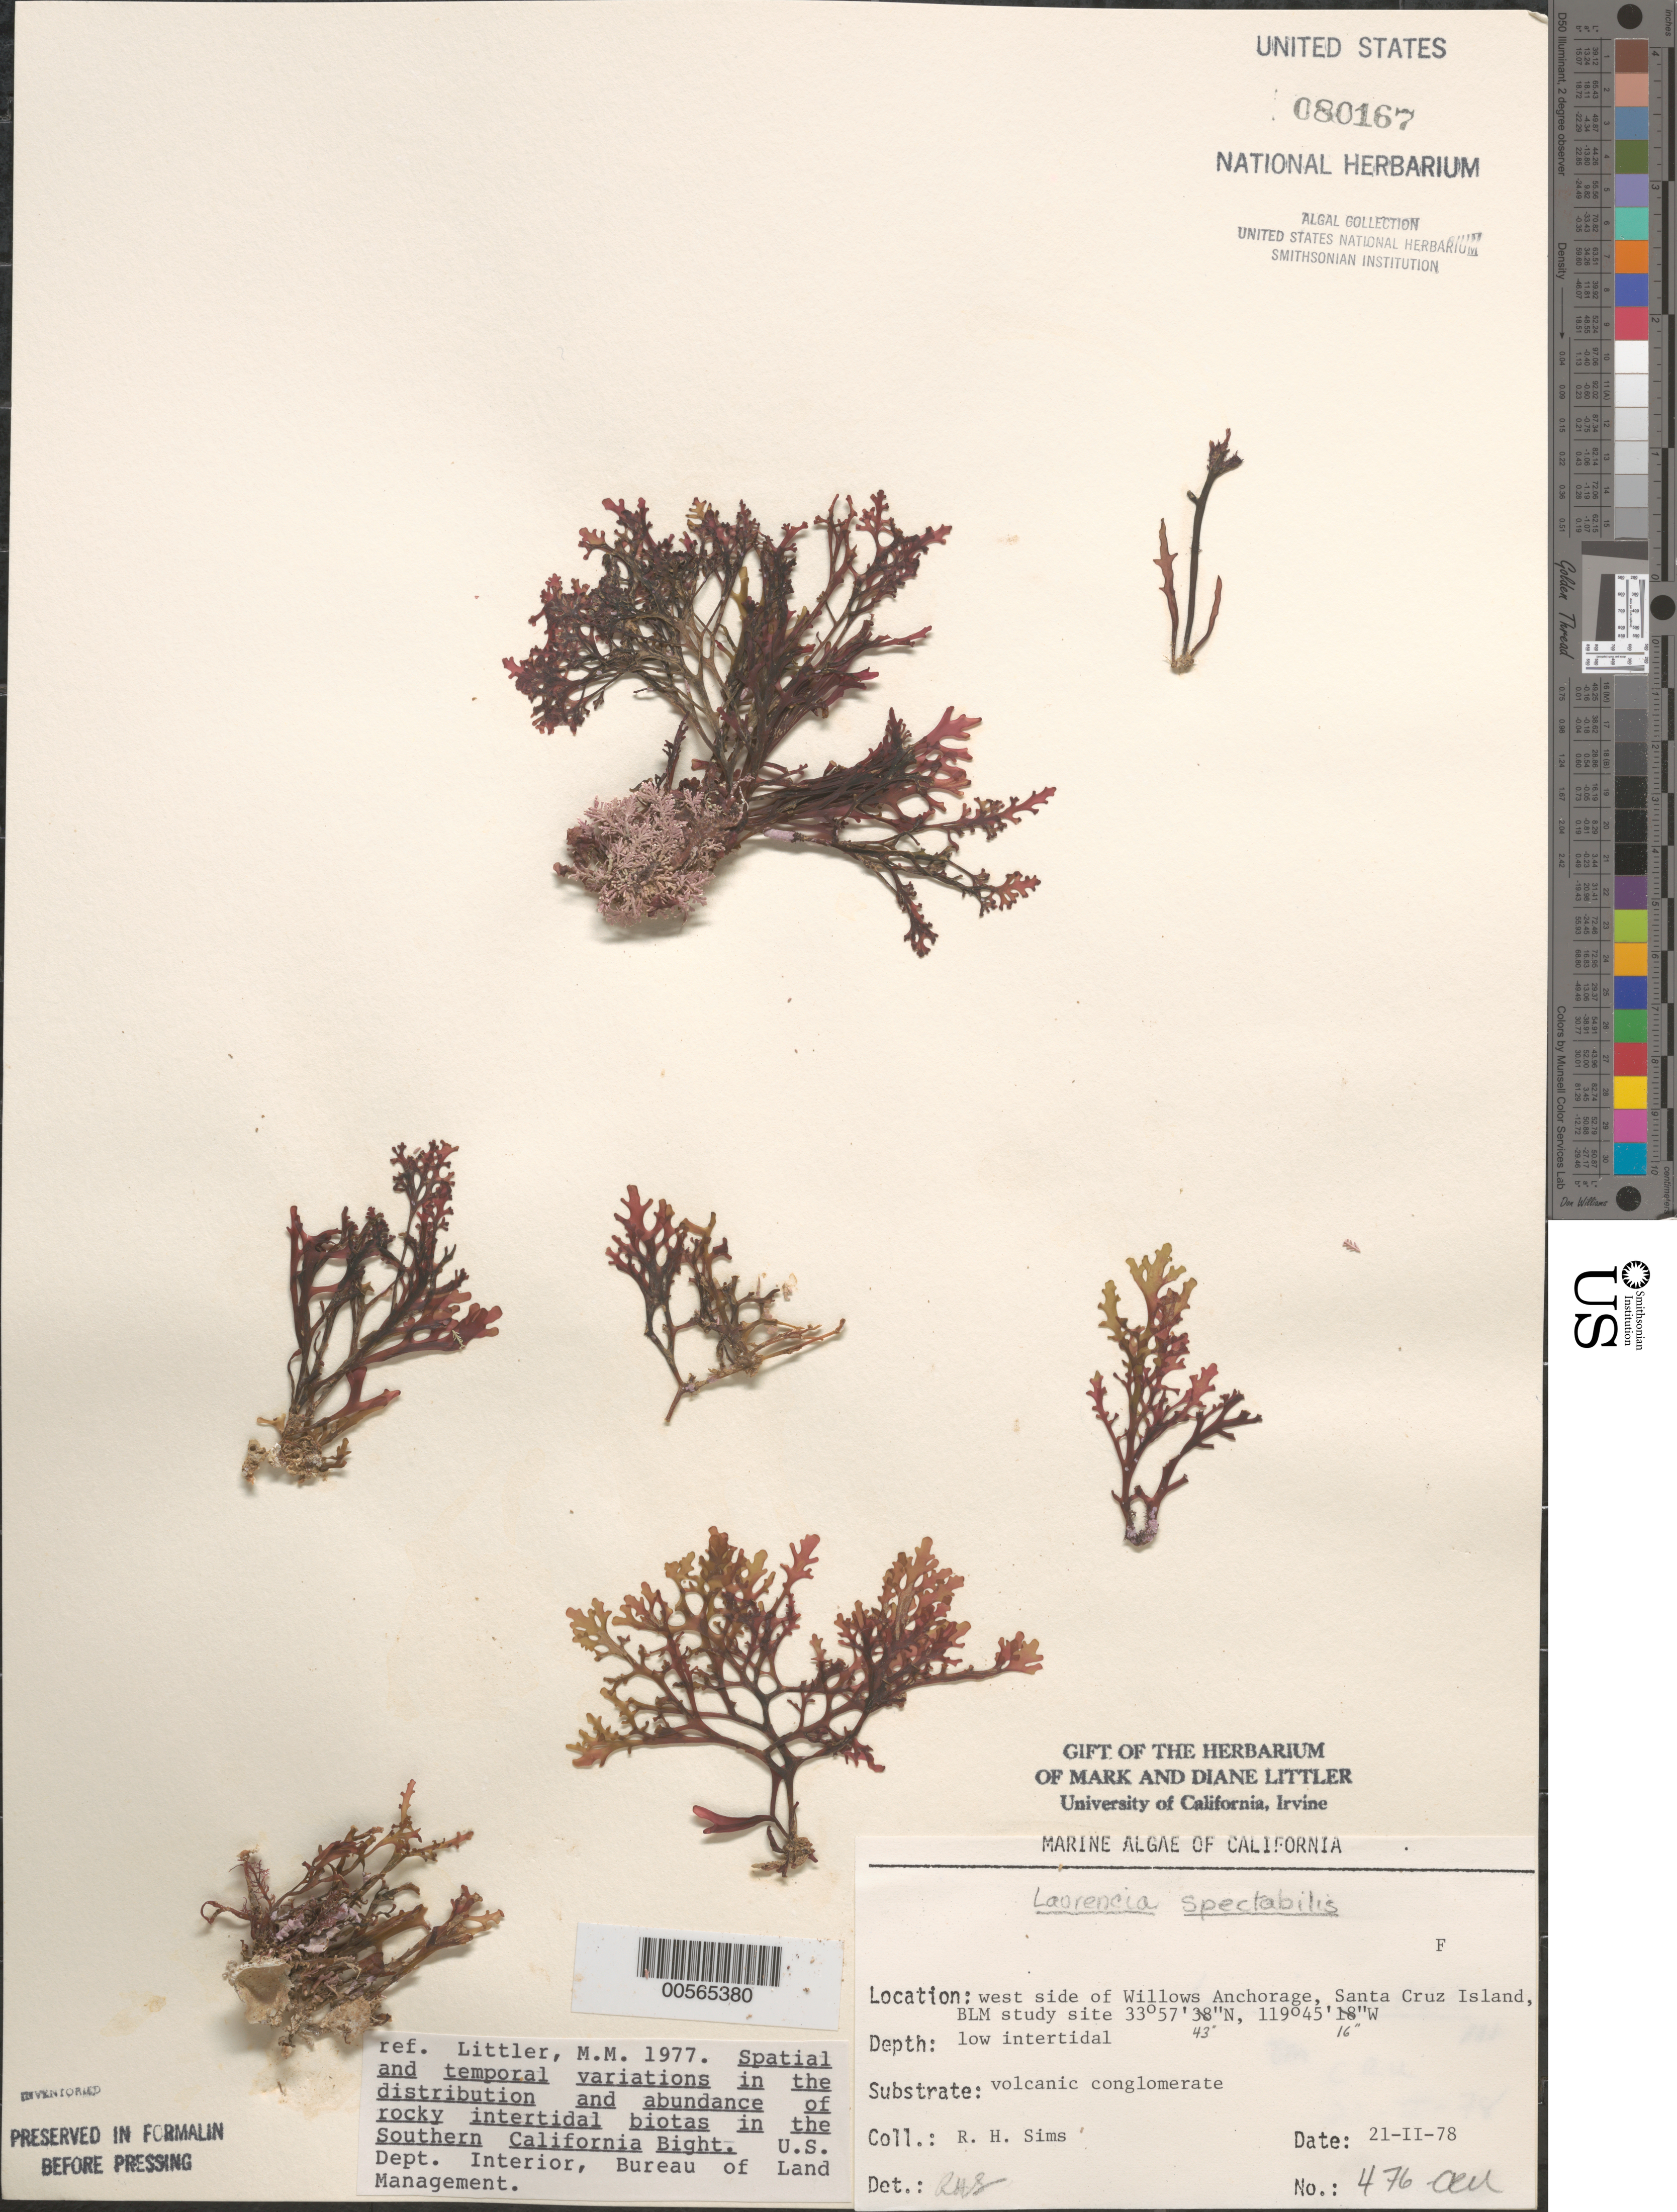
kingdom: Plantae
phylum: Rhodophyta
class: Florideophyceae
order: Ceramiales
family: Rhodomelaceae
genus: Osmundea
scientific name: Osmundea spectabilis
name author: (Postels & Rupr.) K.W. Nam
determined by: Algae name updating Project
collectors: R. H. Sims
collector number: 476-cru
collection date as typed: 21 Feb 1978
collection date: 1978-02-21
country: United States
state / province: California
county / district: Santa Barbara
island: Santa Cruz Island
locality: Willows Anchorage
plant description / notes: BLM-SOCALBIGHT Rocky Intertidal Survey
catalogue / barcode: US 80167